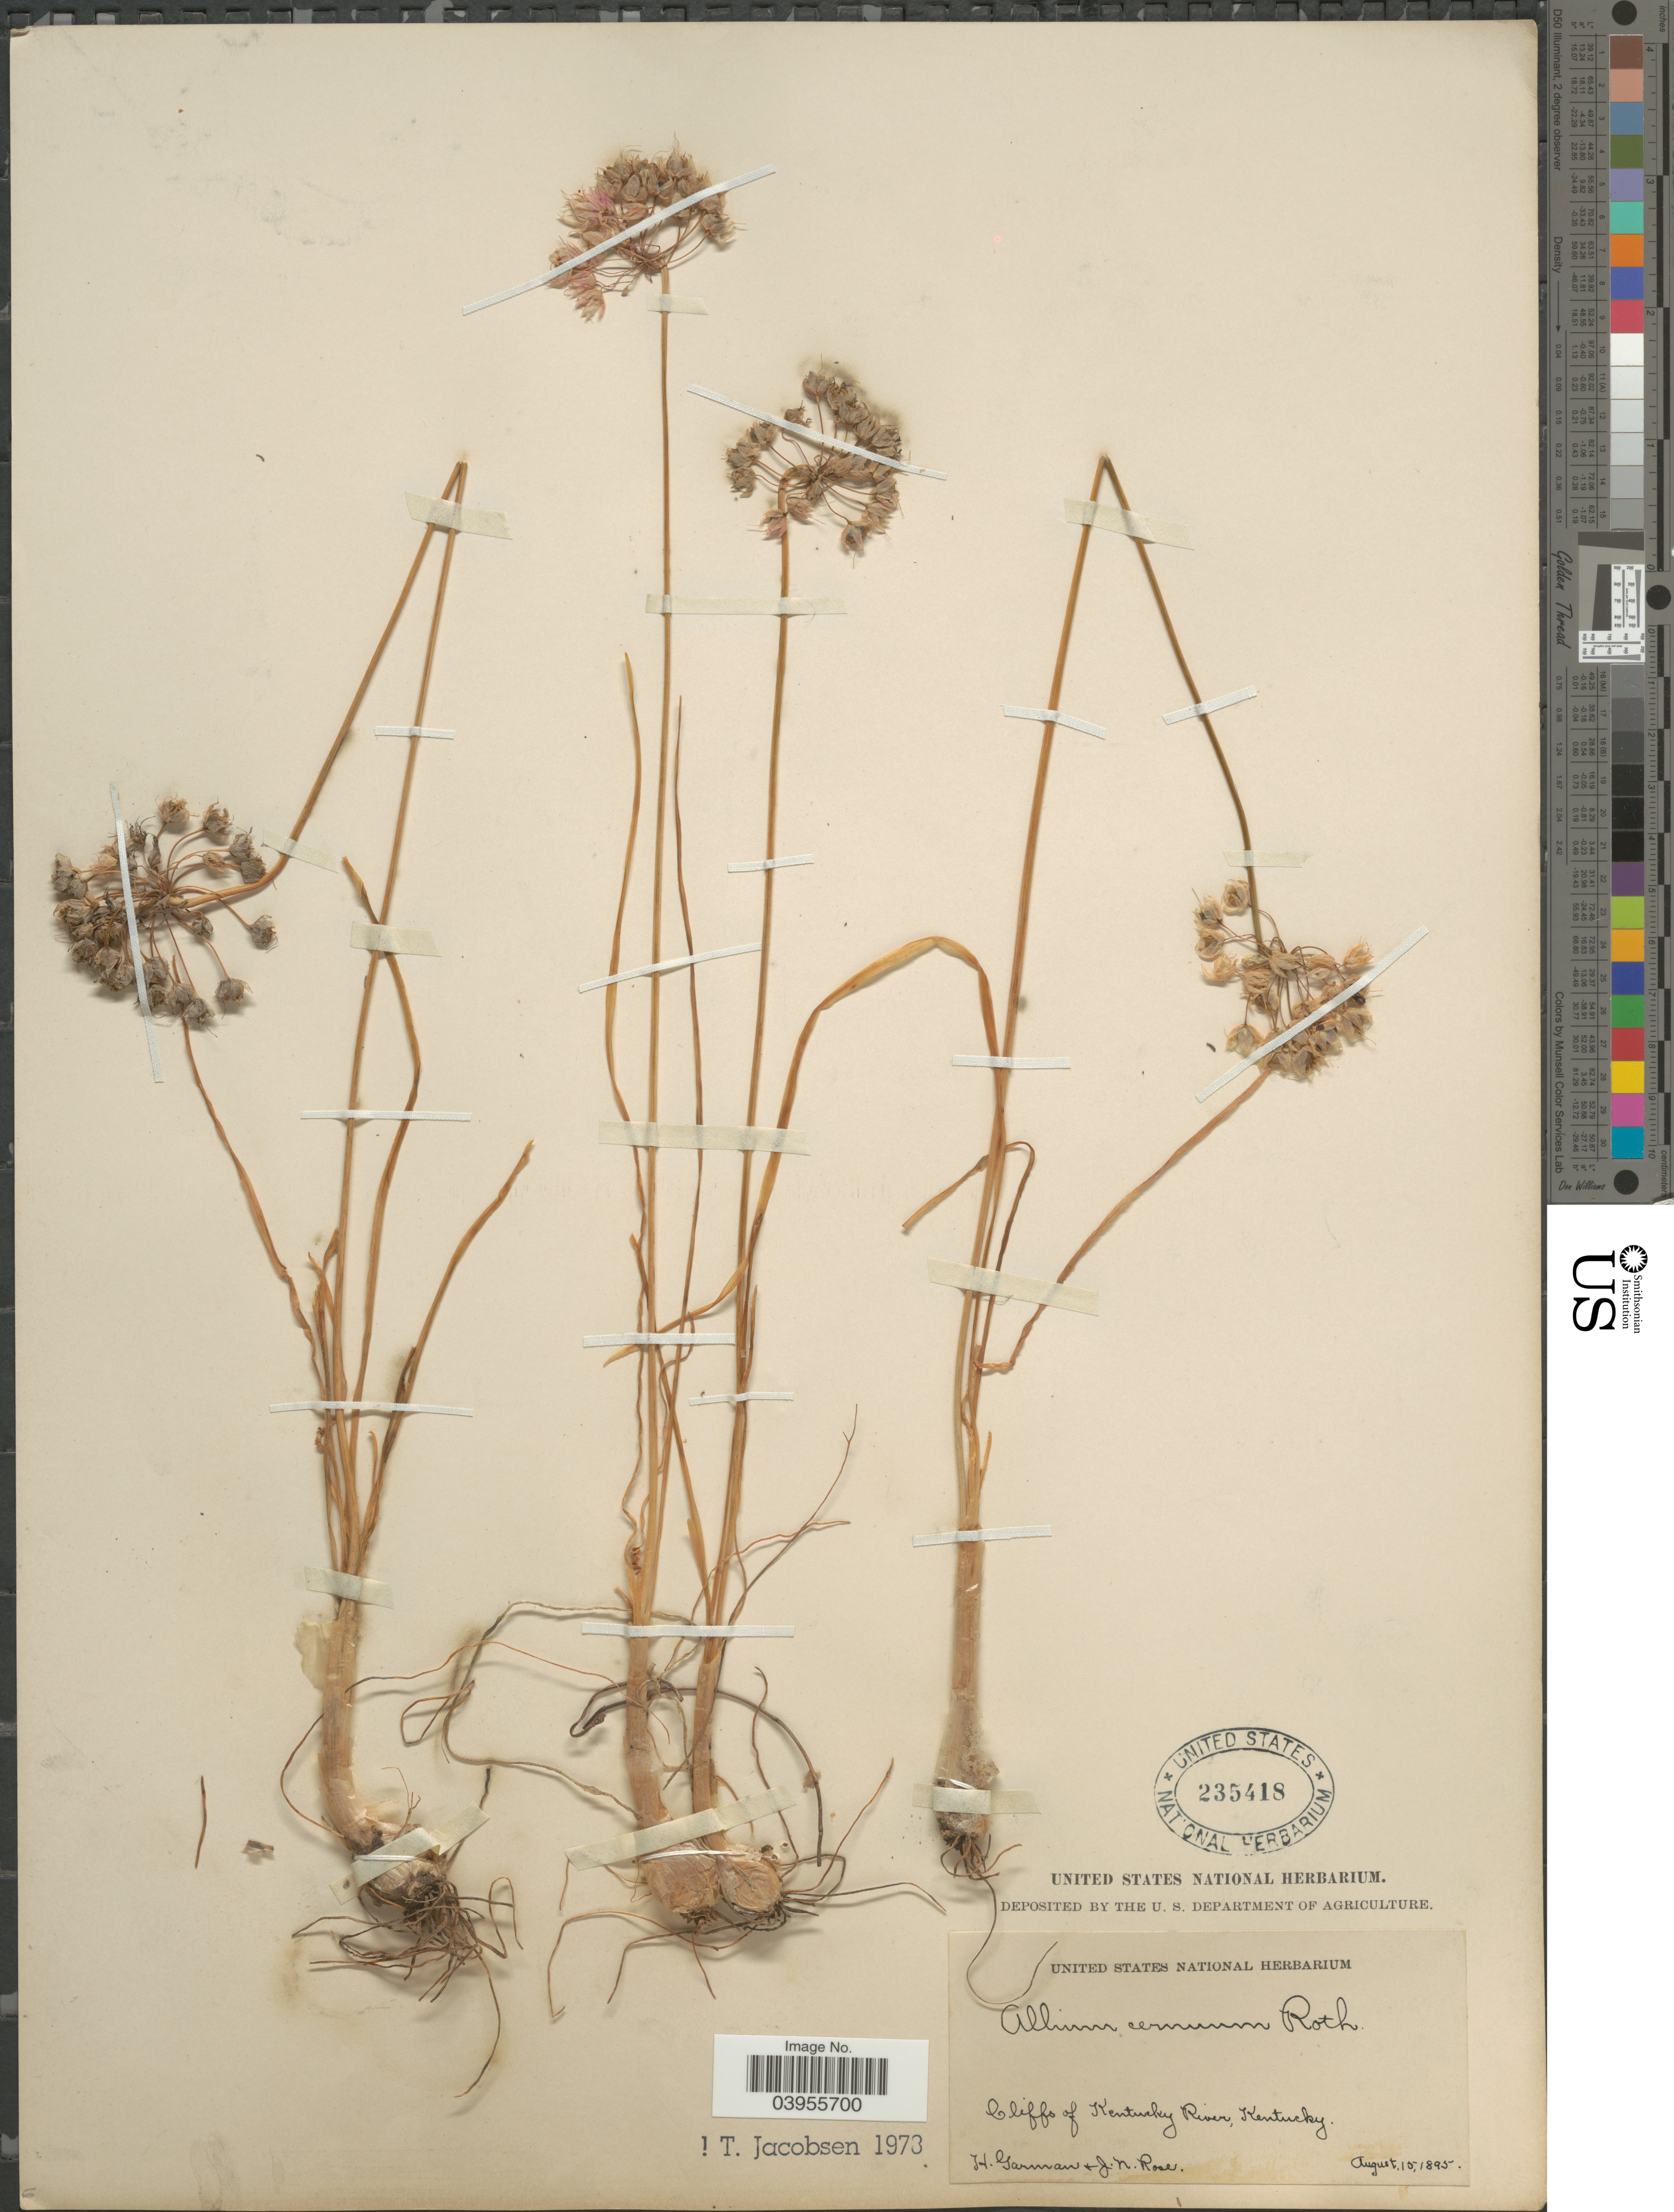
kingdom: Plantae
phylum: Tracheophyta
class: Liliopsida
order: Asparagales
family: Amaryllidaceae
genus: Allium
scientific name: Allium cernuum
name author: Roth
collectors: H. Garman & J. N. Rose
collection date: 1895-08-15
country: United States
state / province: Kentucky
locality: Cliffs of Kentucky River.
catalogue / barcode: US 235418